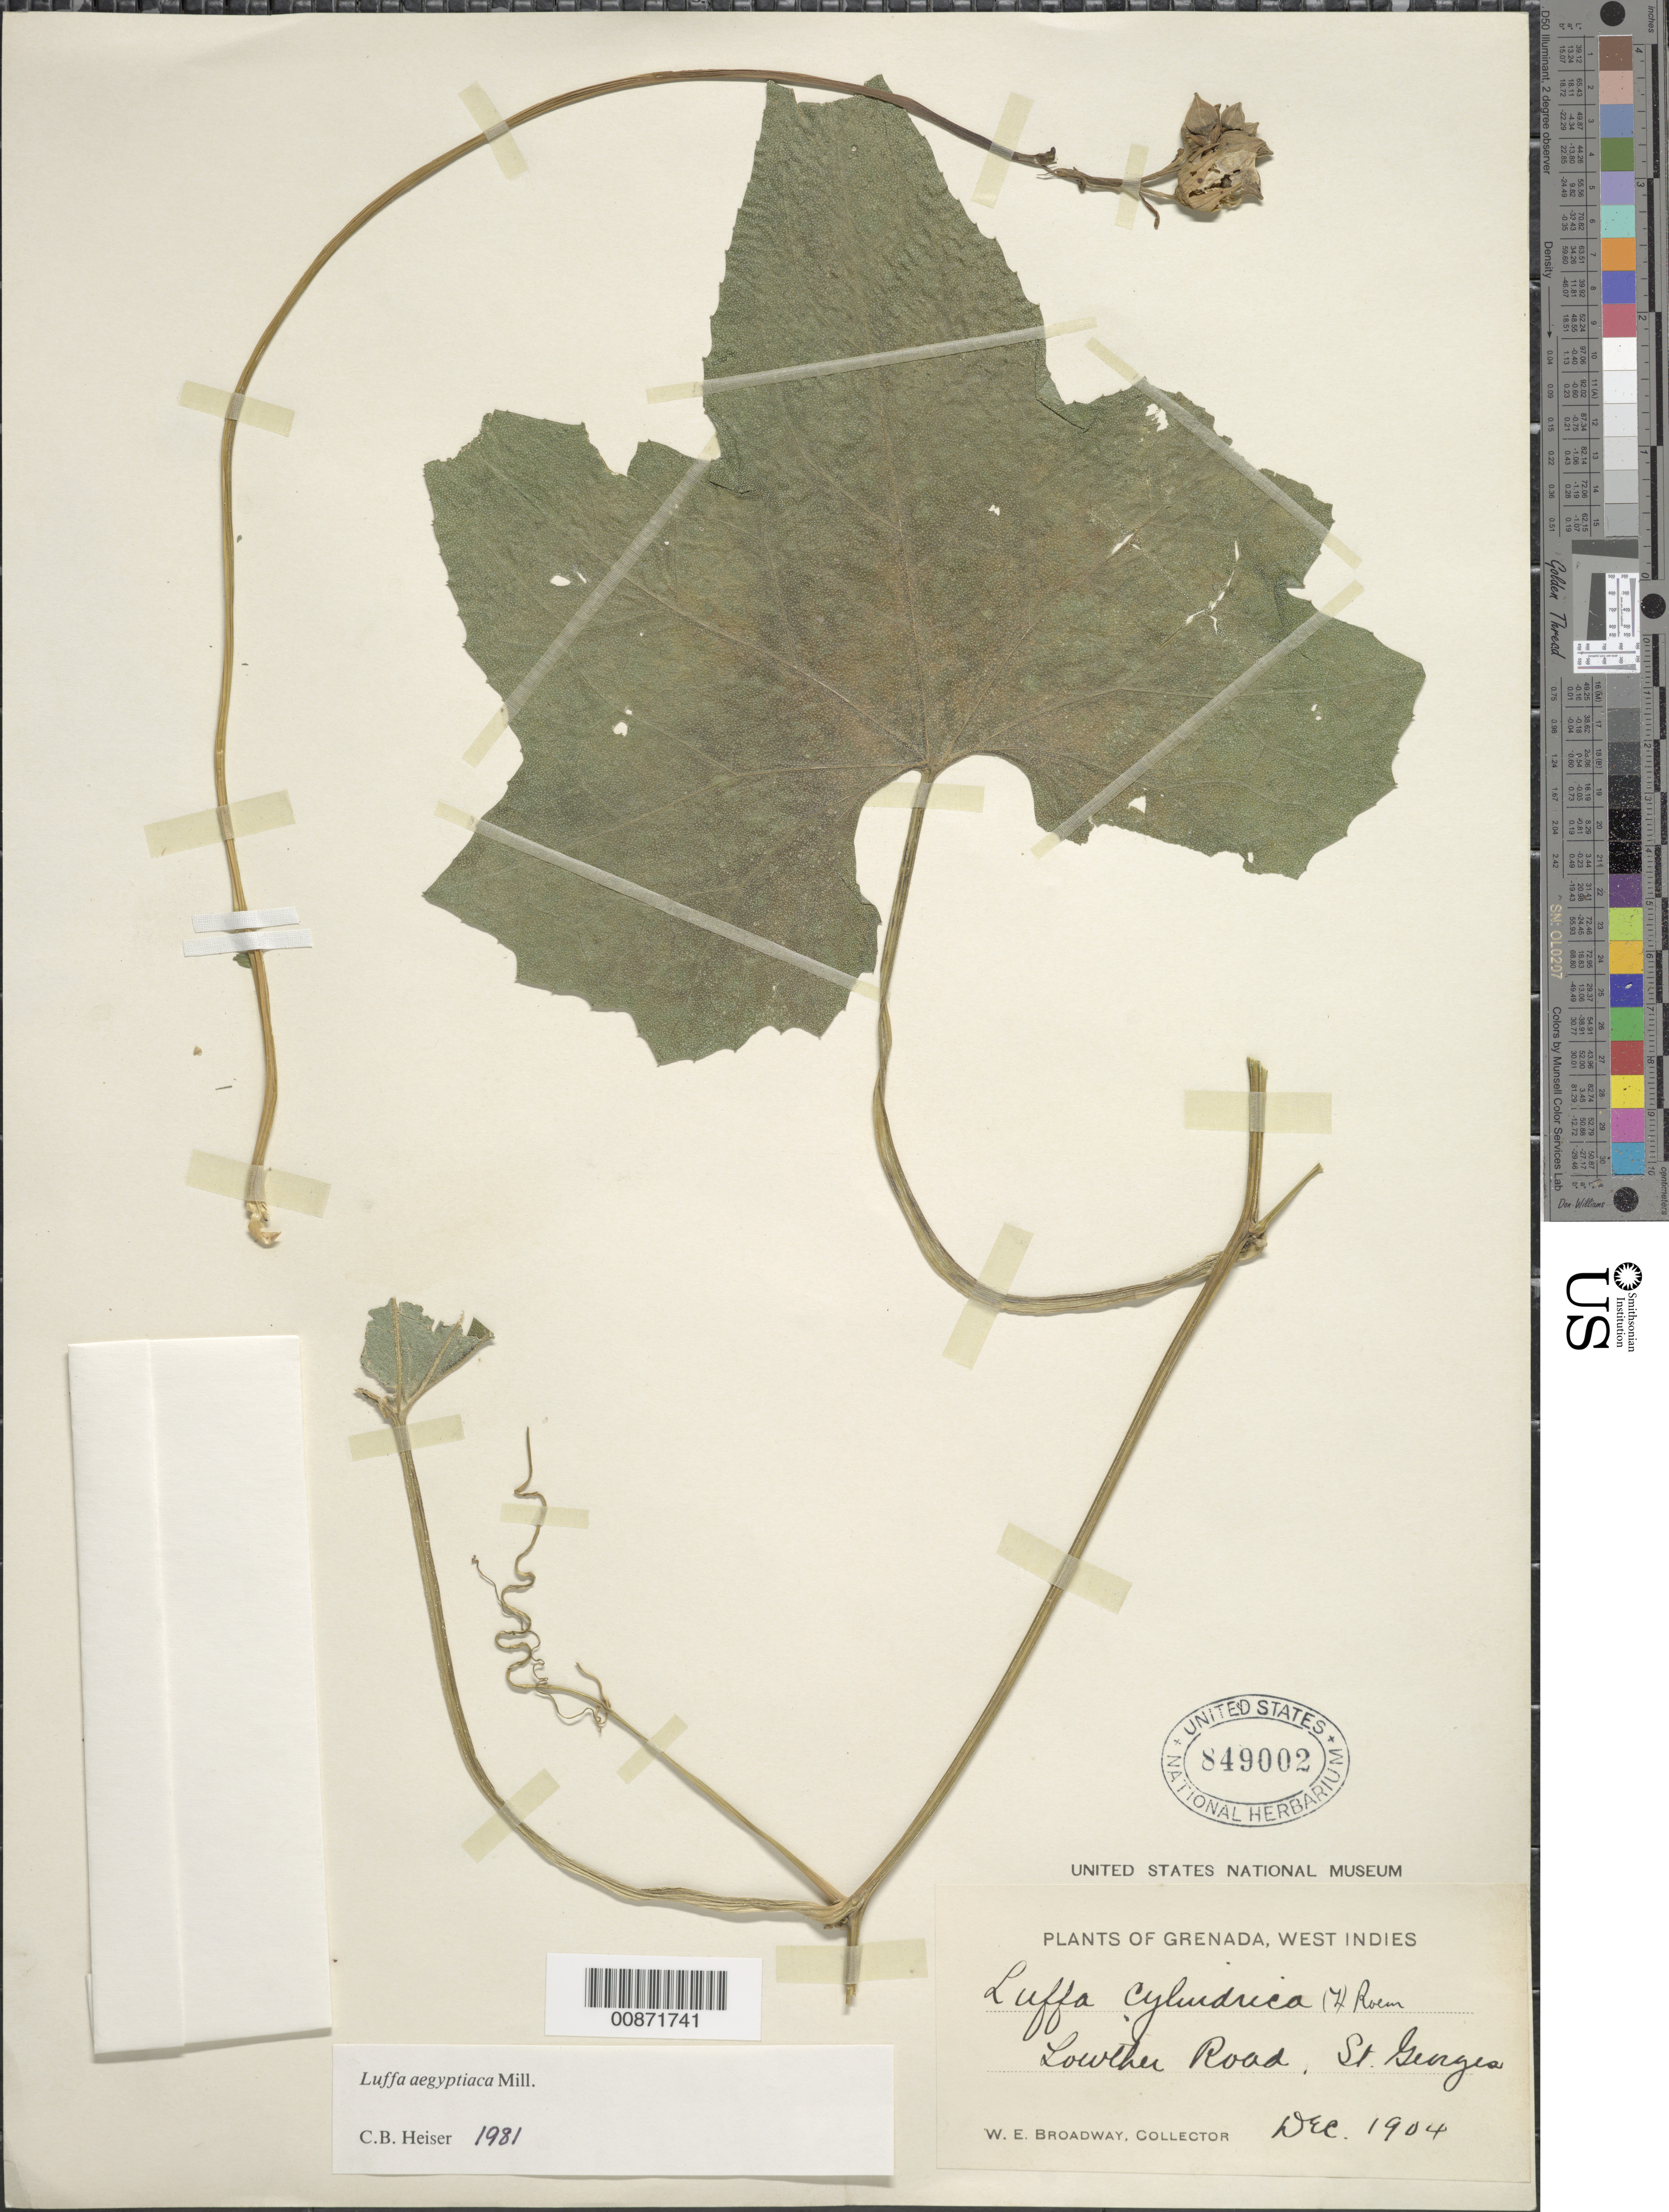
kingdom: Plantae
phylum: Tracheophyta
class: Magnoliopsida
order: Cucurbitales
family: Cucurbitaceae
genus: Luffa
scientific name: Luffa aegyptiaca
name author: Mill.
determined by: Heiser, C. B.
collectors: W. E. Broadway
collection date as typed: Dec 1904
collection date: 1904-12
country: Grenada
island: Grenada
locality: Lowther Road, St. Georges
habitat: Along road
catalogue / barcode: US 849002